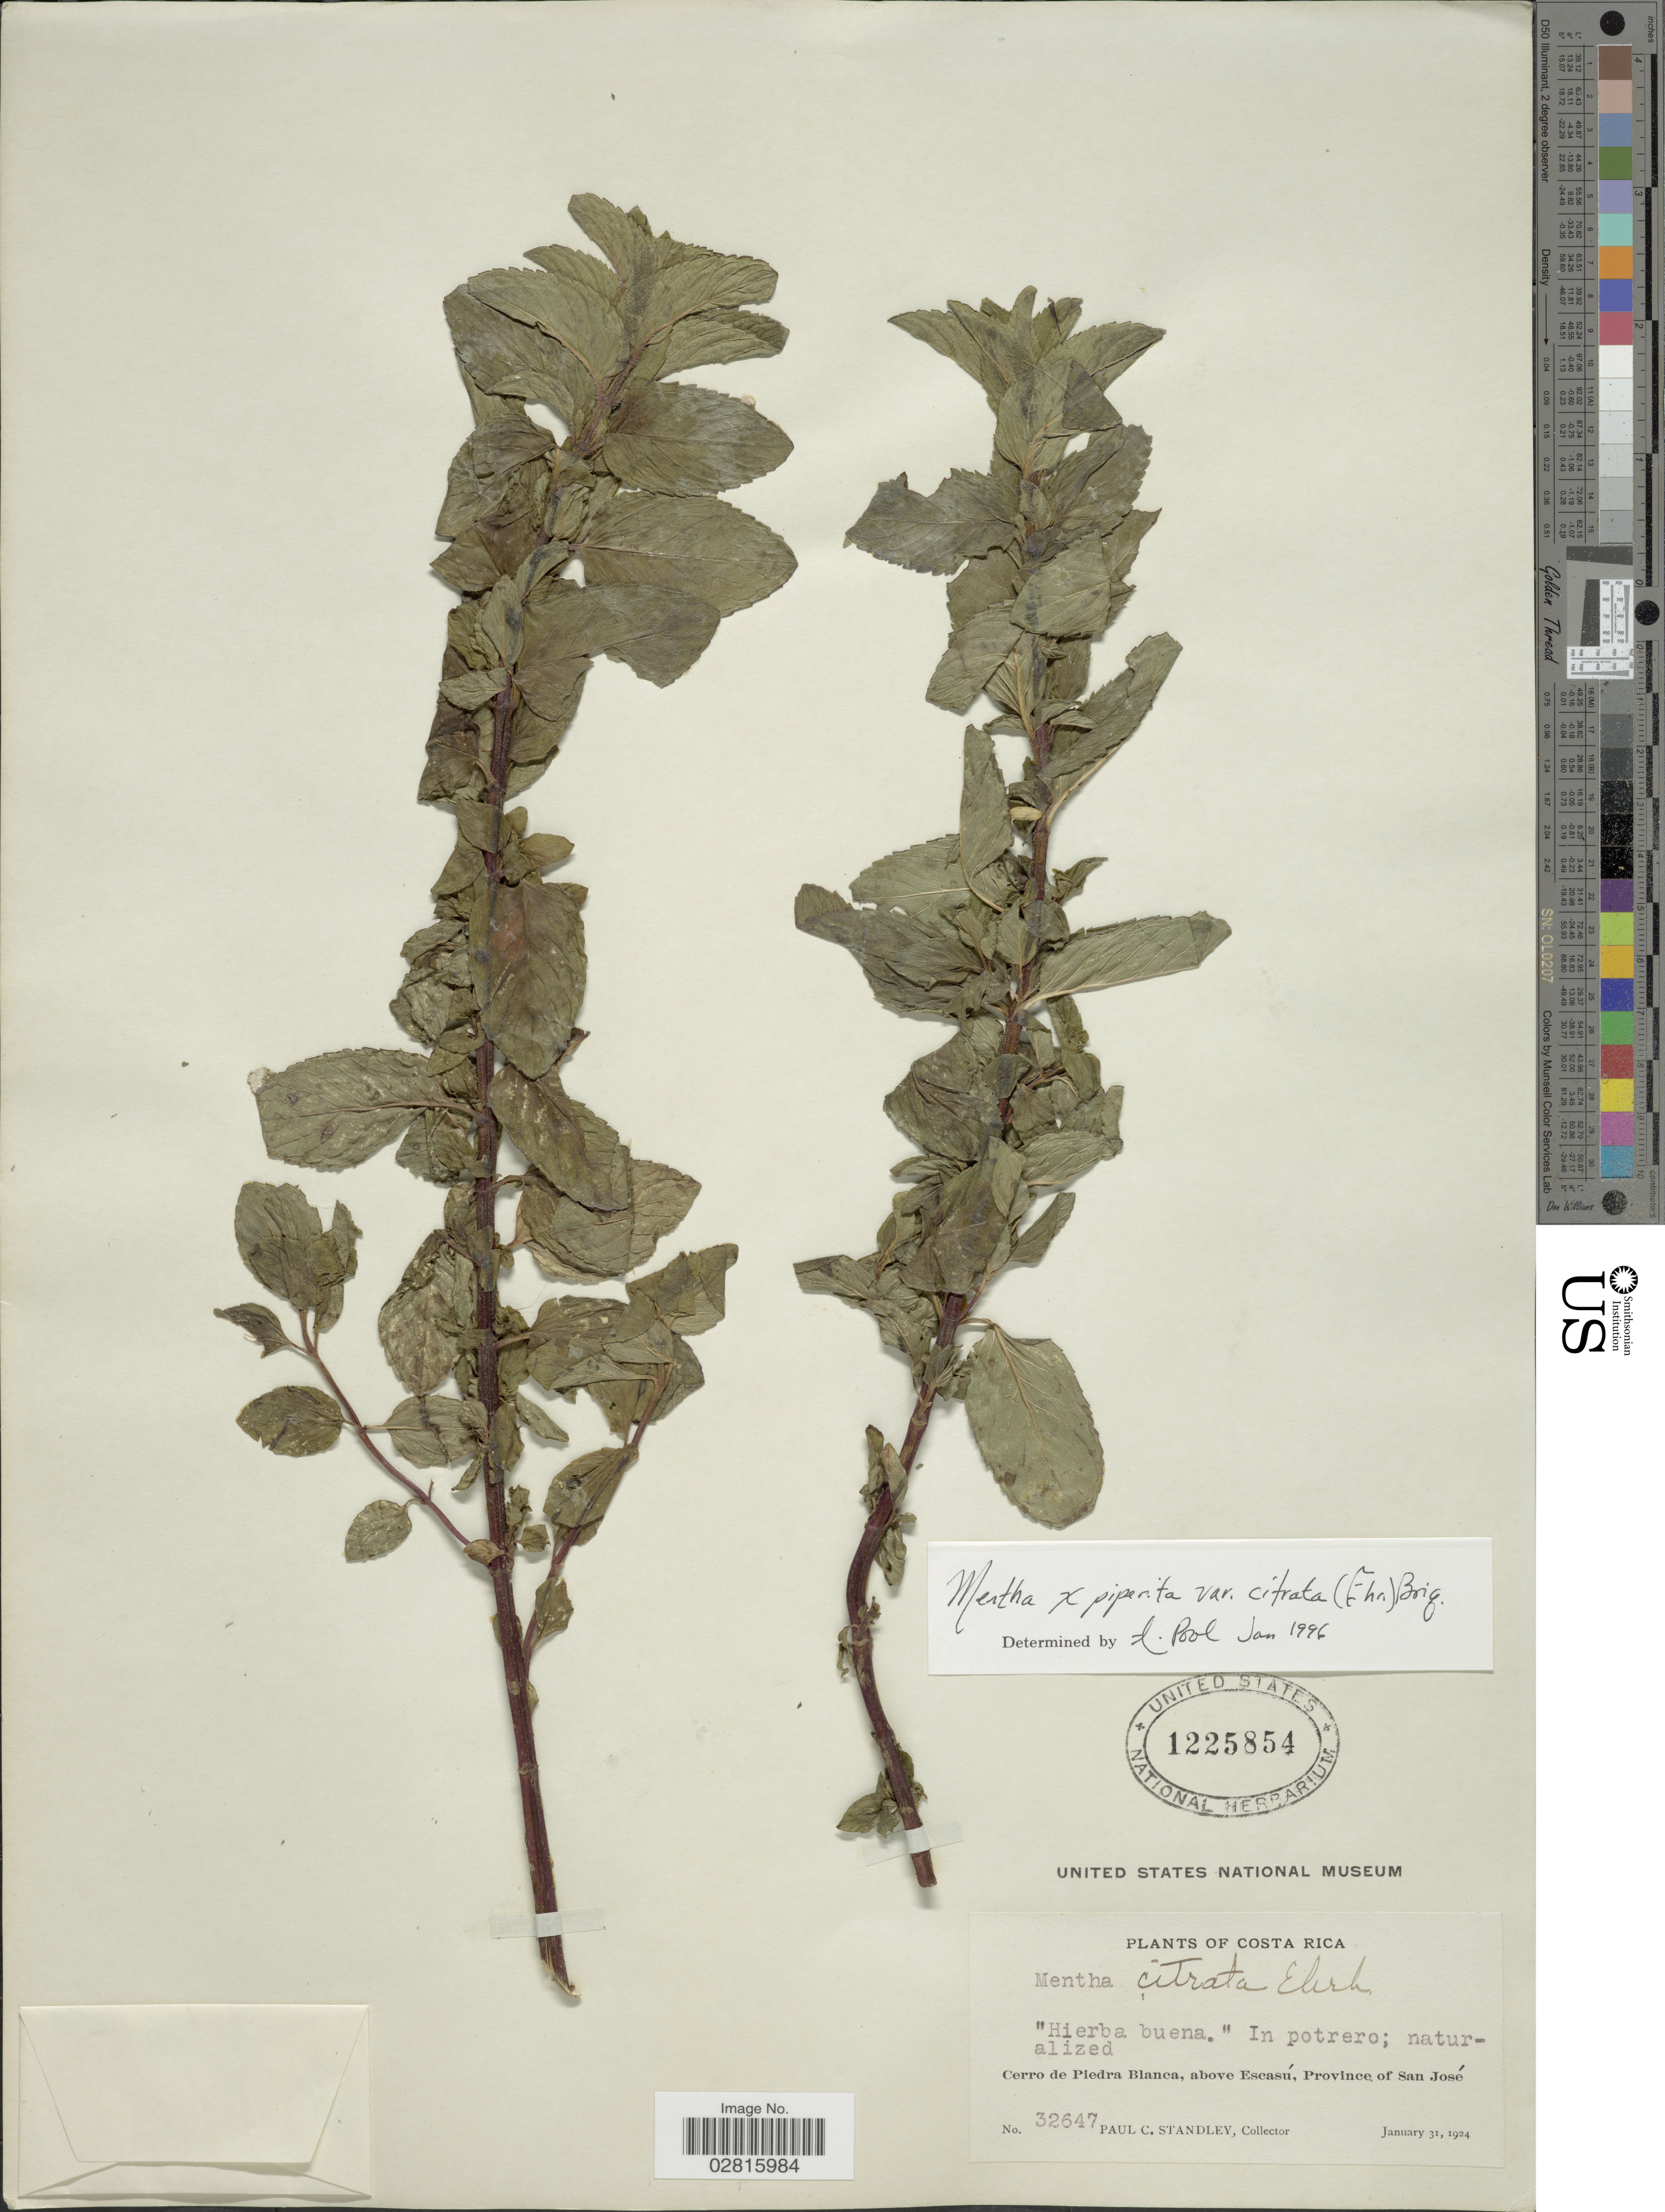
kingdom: Plantae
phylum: Tracheophyta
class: Magnoliopsida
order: Lamiales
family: Lamiaceae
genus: Mentha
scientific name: Mentha x piperita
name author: L.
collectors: P. C. Standley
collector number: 32647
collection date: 1924-01-31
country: Costa Rica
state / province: San José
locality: Cerro de Piedra Blanca, above Escasú, Province of San José.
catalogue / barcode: US 1225854